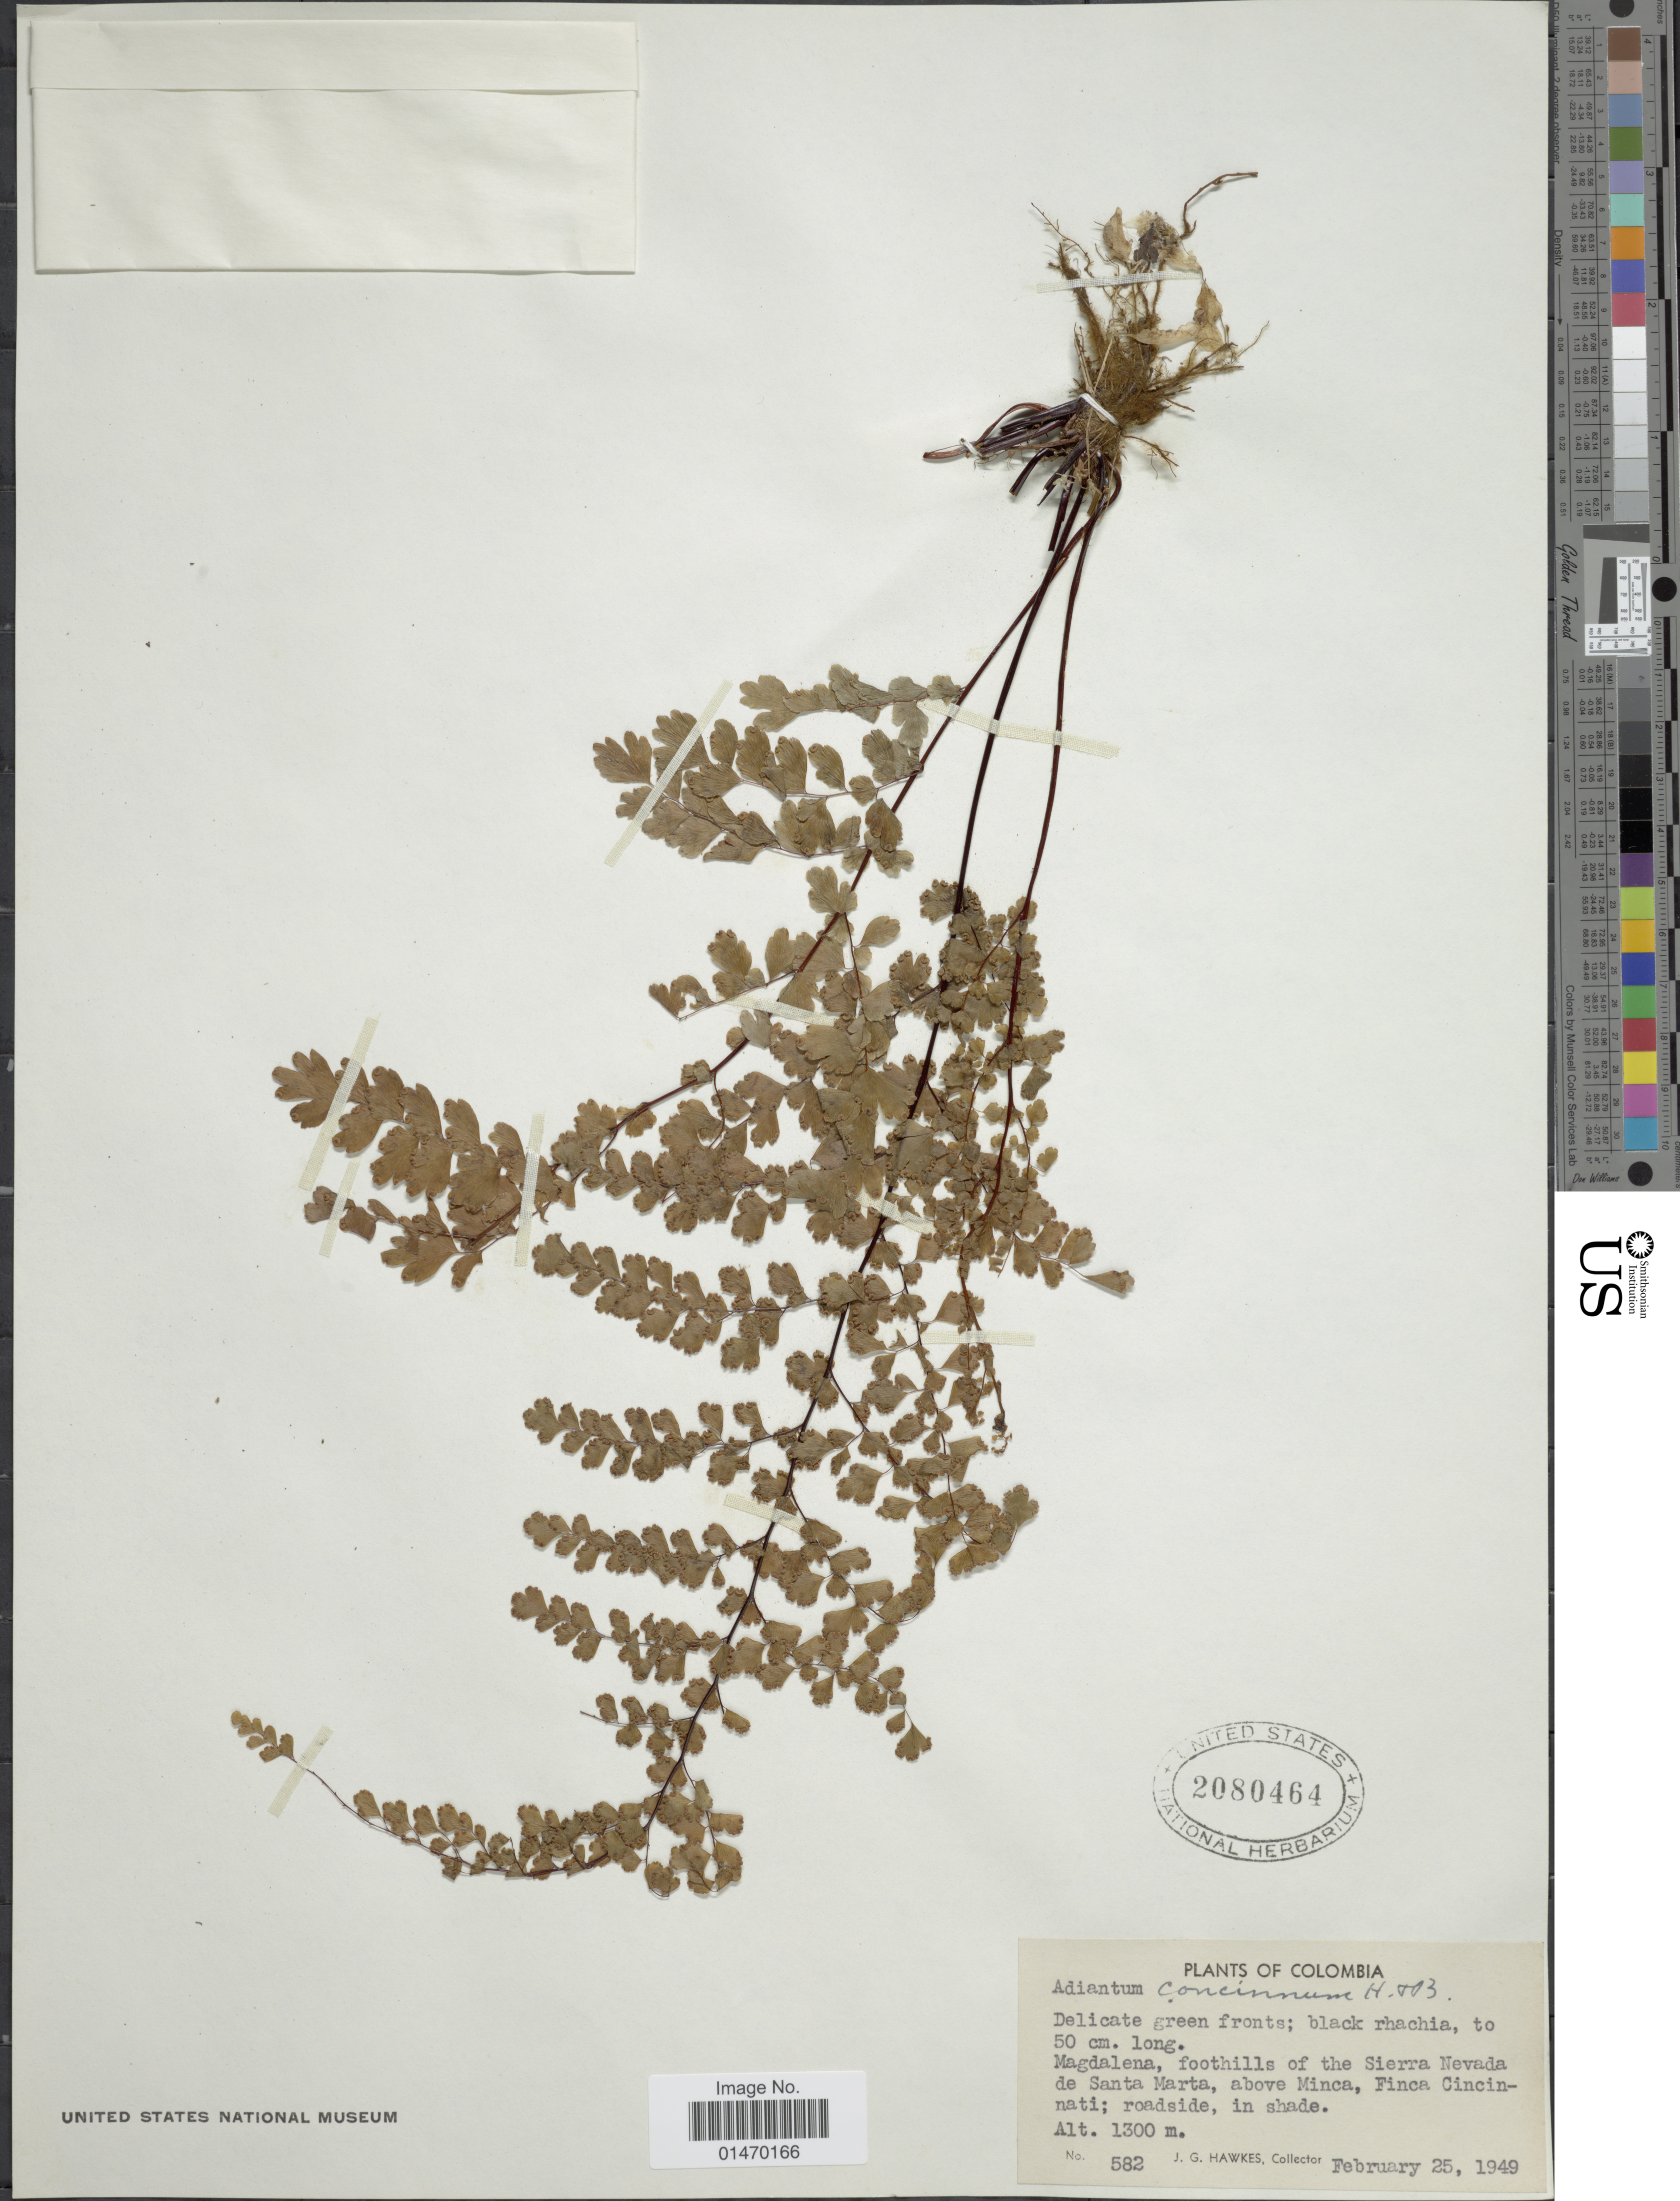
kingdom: Plantae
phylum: Tracheophyta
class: Polypodiopsida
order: Polypodiales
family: Pteridaceae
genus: Adiantum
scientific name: Adiantum concinnum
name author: Humb. & Bonpl. ex Willd.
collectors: J. Hawkes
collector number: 582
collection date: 1949-02-25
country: Colombia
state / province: Magdalena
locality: Foothills of the Sierra Nevada de Santa Maria, above Minca, Finca Cincinnati.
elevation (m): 1300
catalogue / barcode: US 2080464